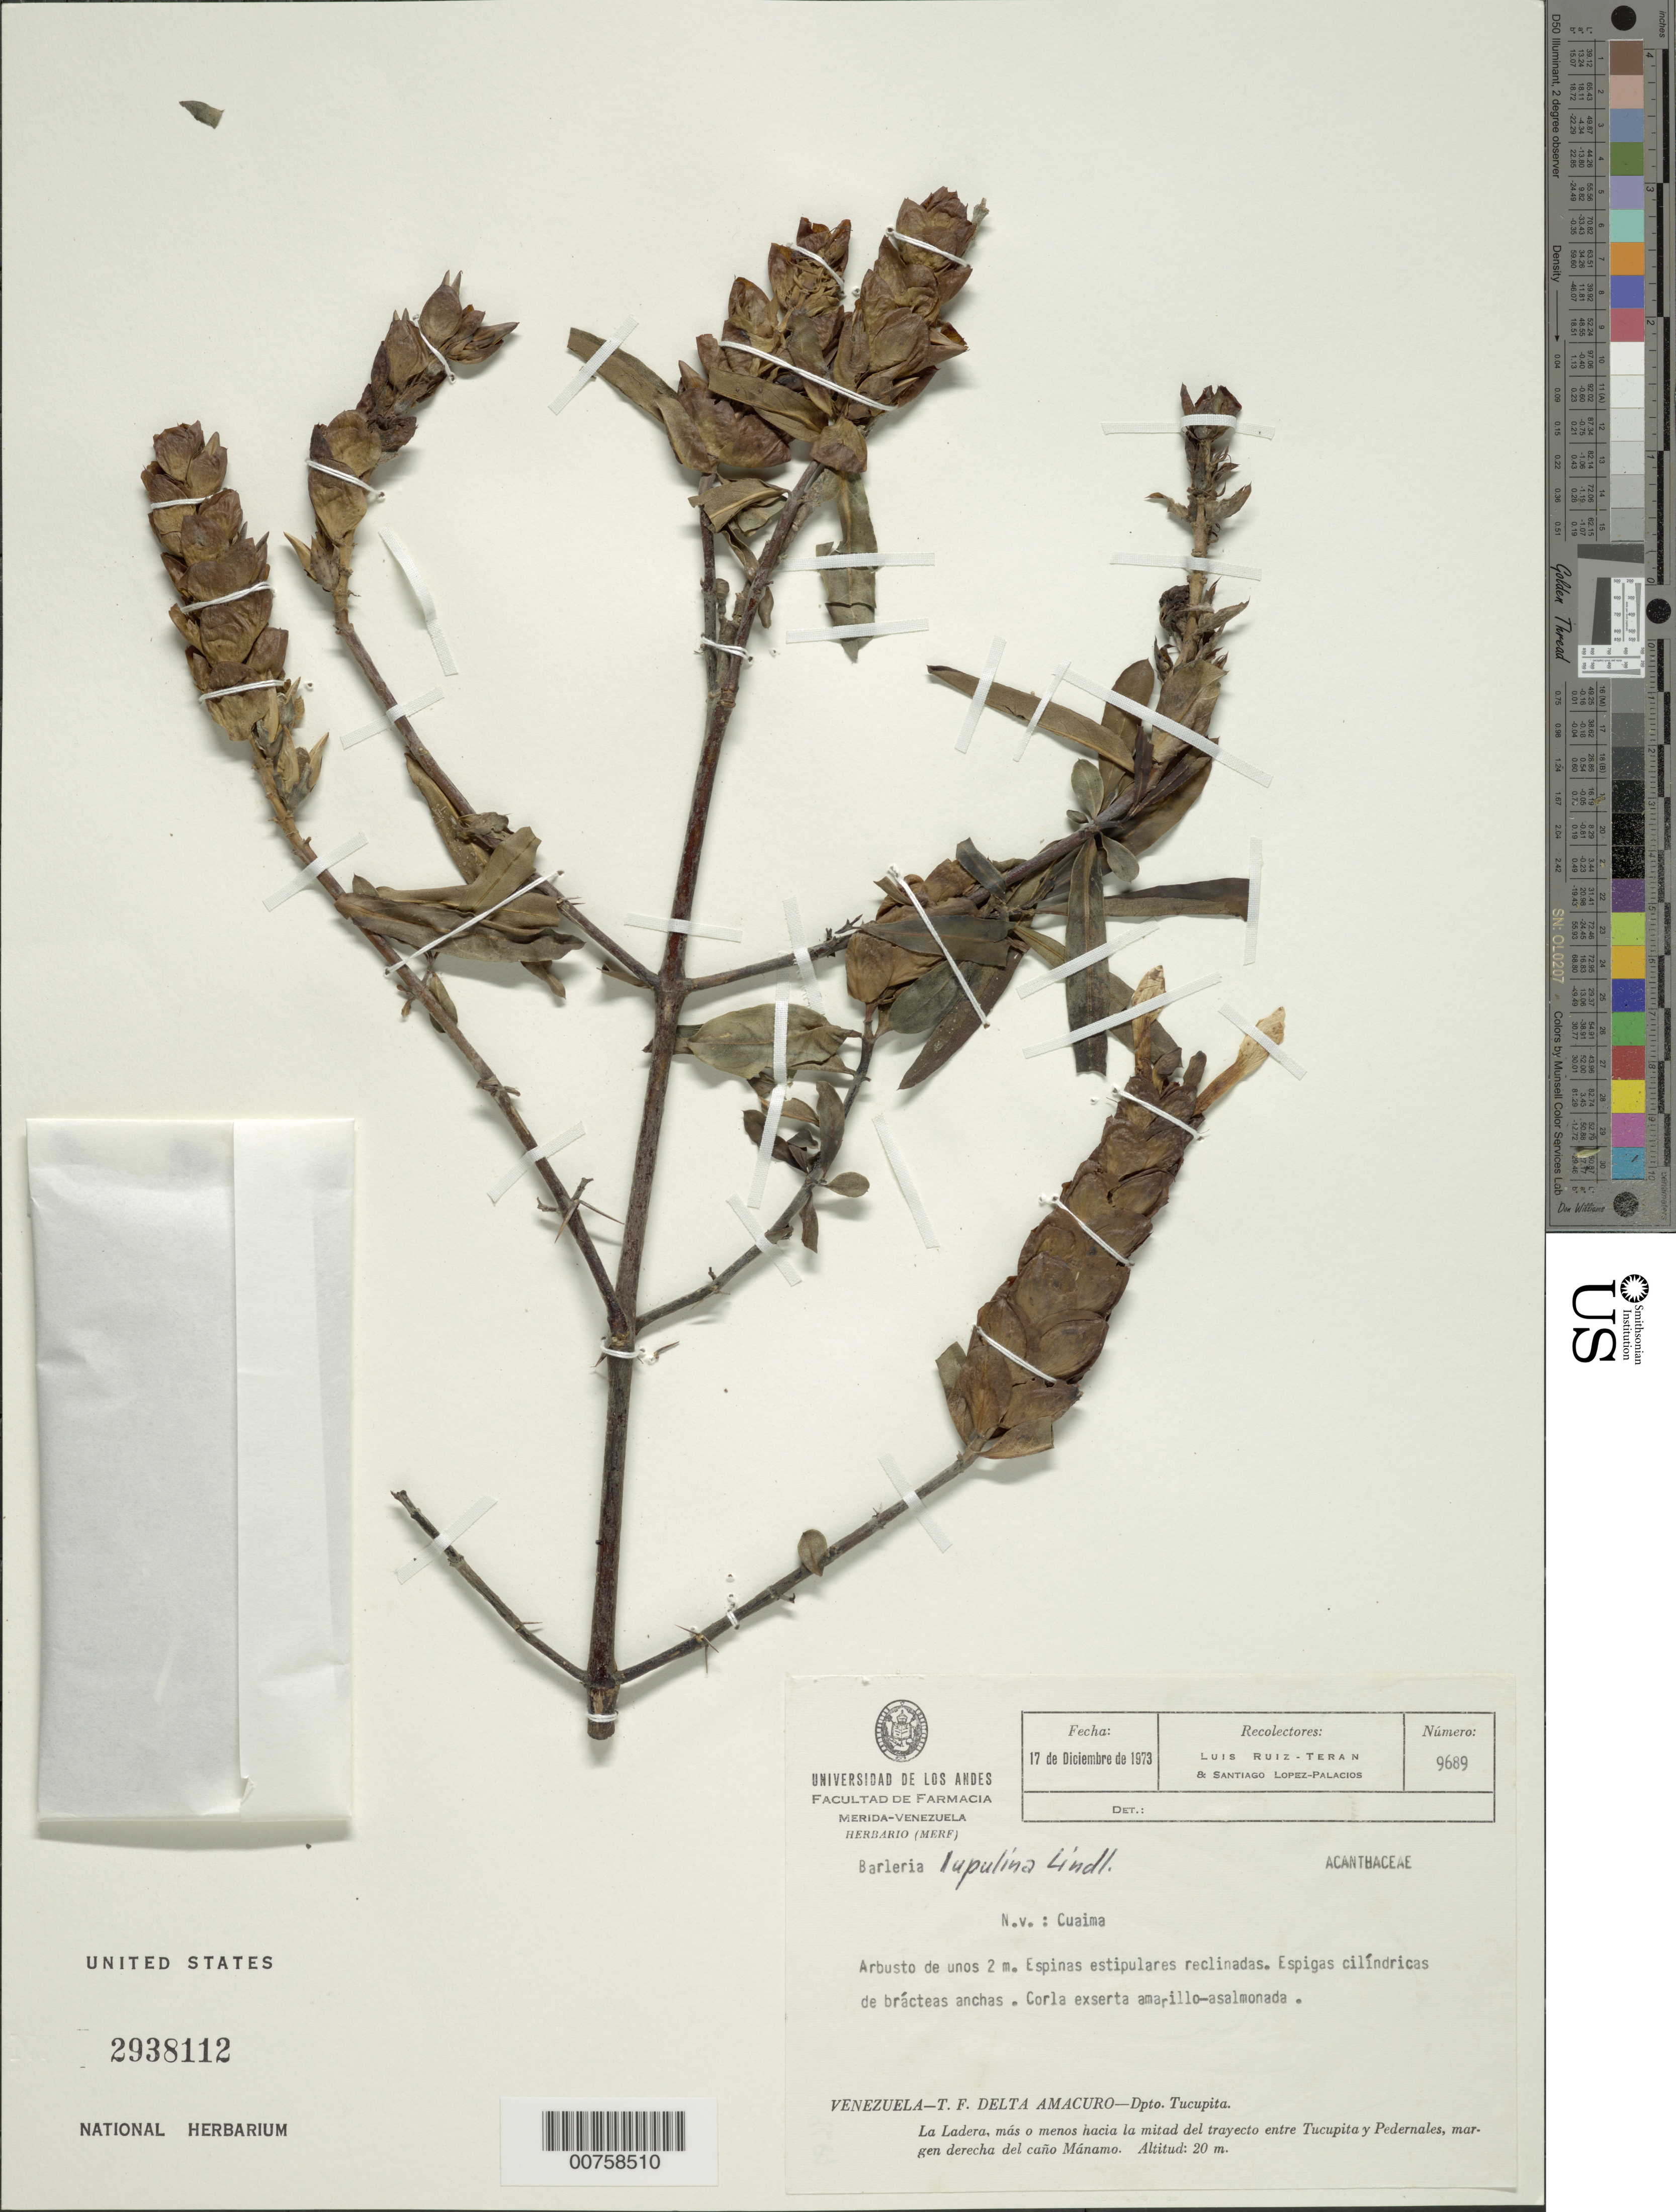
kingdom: Plantae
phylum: Tracheophyta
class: Magnoliopsida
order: Lamiales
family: Acanthaceae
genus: Barleria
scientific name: Barleria lupulina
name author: Lindl.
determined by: Wasshausen, Dieter C., (BOT), Smithsonian Institution - National Museum of Natural History (UNITED STATES)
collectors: L. E. Ruíz-Terán & S. López-Palacios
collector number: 9689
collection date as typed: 17-Dec-73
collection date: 1973-12-17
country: Venezuela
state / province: Delta Amacuro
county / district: Tucupita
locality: La Ladera, más o menos hacia le mitad del trayecto entre Tucupita y Pedernales, margen derecha del caño Mánamo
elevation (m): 20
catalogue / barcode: US 2938112